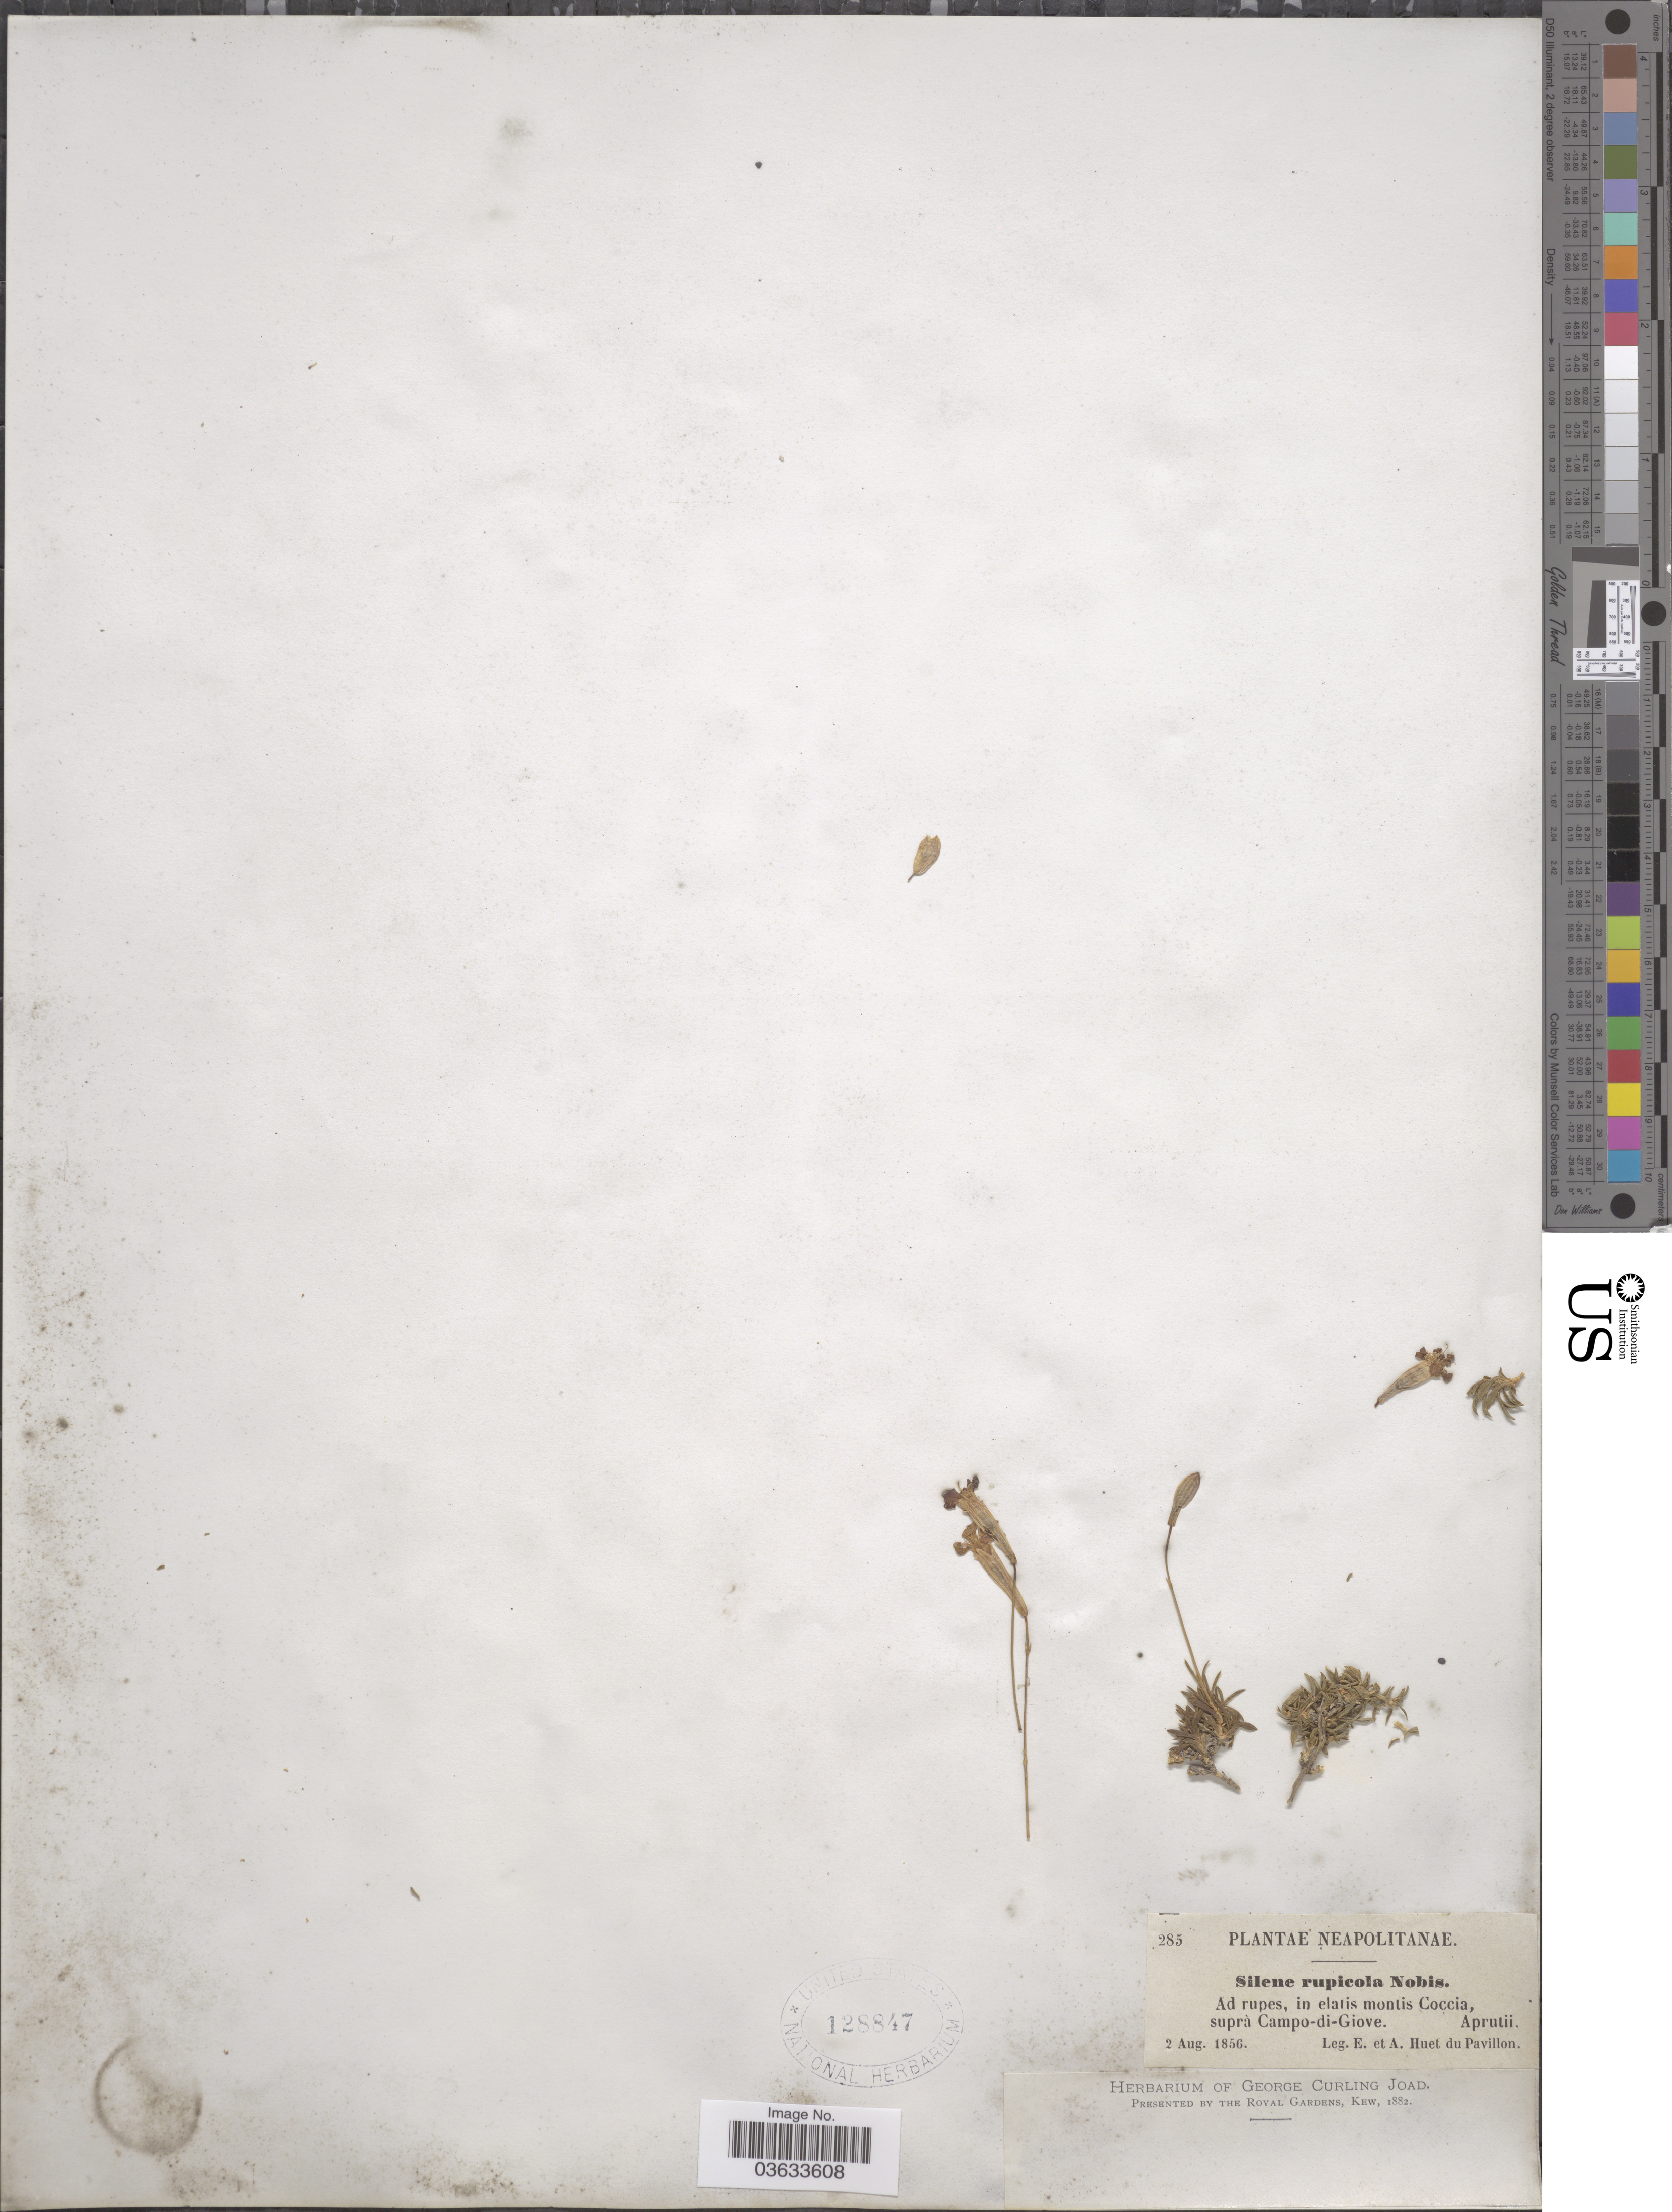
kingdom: Plantae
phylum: Tracheophyta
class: Magnoliopsida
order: Caryophyllales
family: Caryophyllaceae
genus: Silene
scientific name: Silene rupicola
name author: Nakai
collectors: E. Huet du Pavillon & A. Huet du Pavillon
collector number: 285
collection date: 1856-08-02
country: Italy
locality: Neapolitanæ. Ad rupes, in elatis montis Coccia, suprà Campo-di-Giove. Aprutii.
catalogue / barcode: US 128847